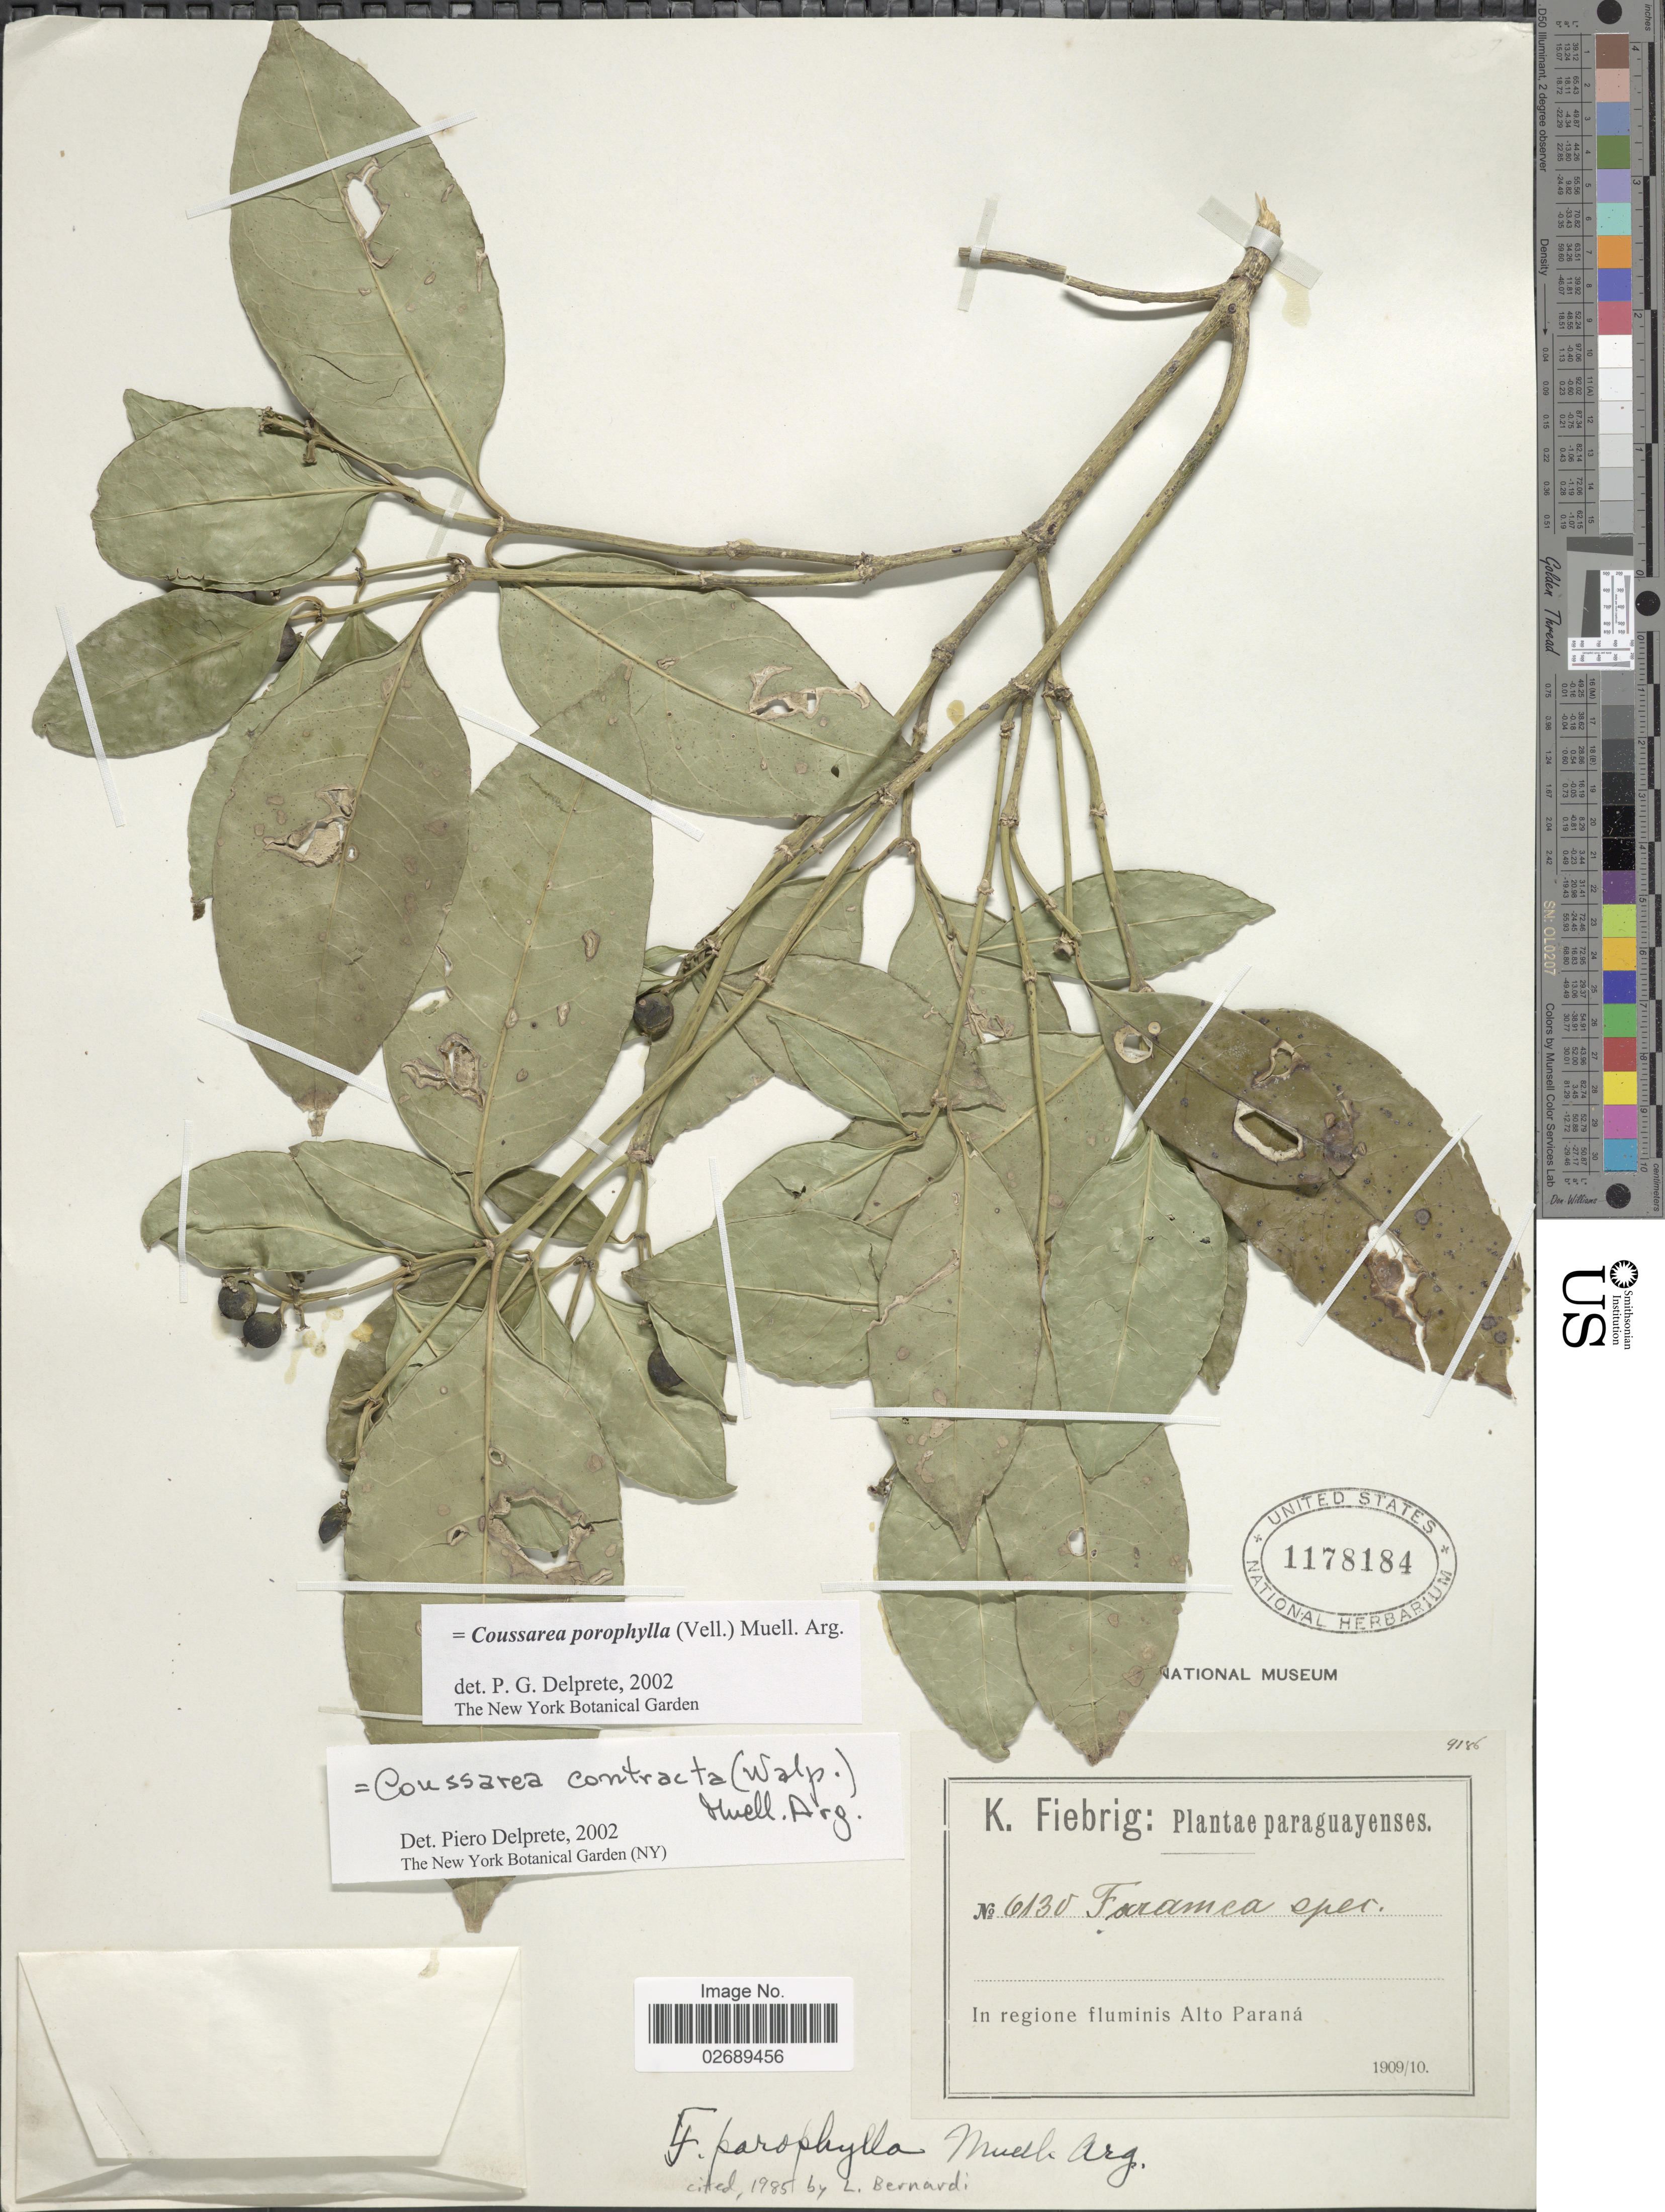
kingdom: Plantae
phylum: Tracheophyta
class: Magnoliopsida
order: Gentianales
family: Rubiaceae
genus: Coussarea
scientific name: Coussarea porophylla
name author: (Vell.) Müll. Arg.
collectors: K. Fiebrig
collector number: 6130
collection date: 1909/1910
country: Paraguay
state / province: Alto Parana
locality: In regione fluminis Alto Paraná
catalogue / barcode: US 1178184